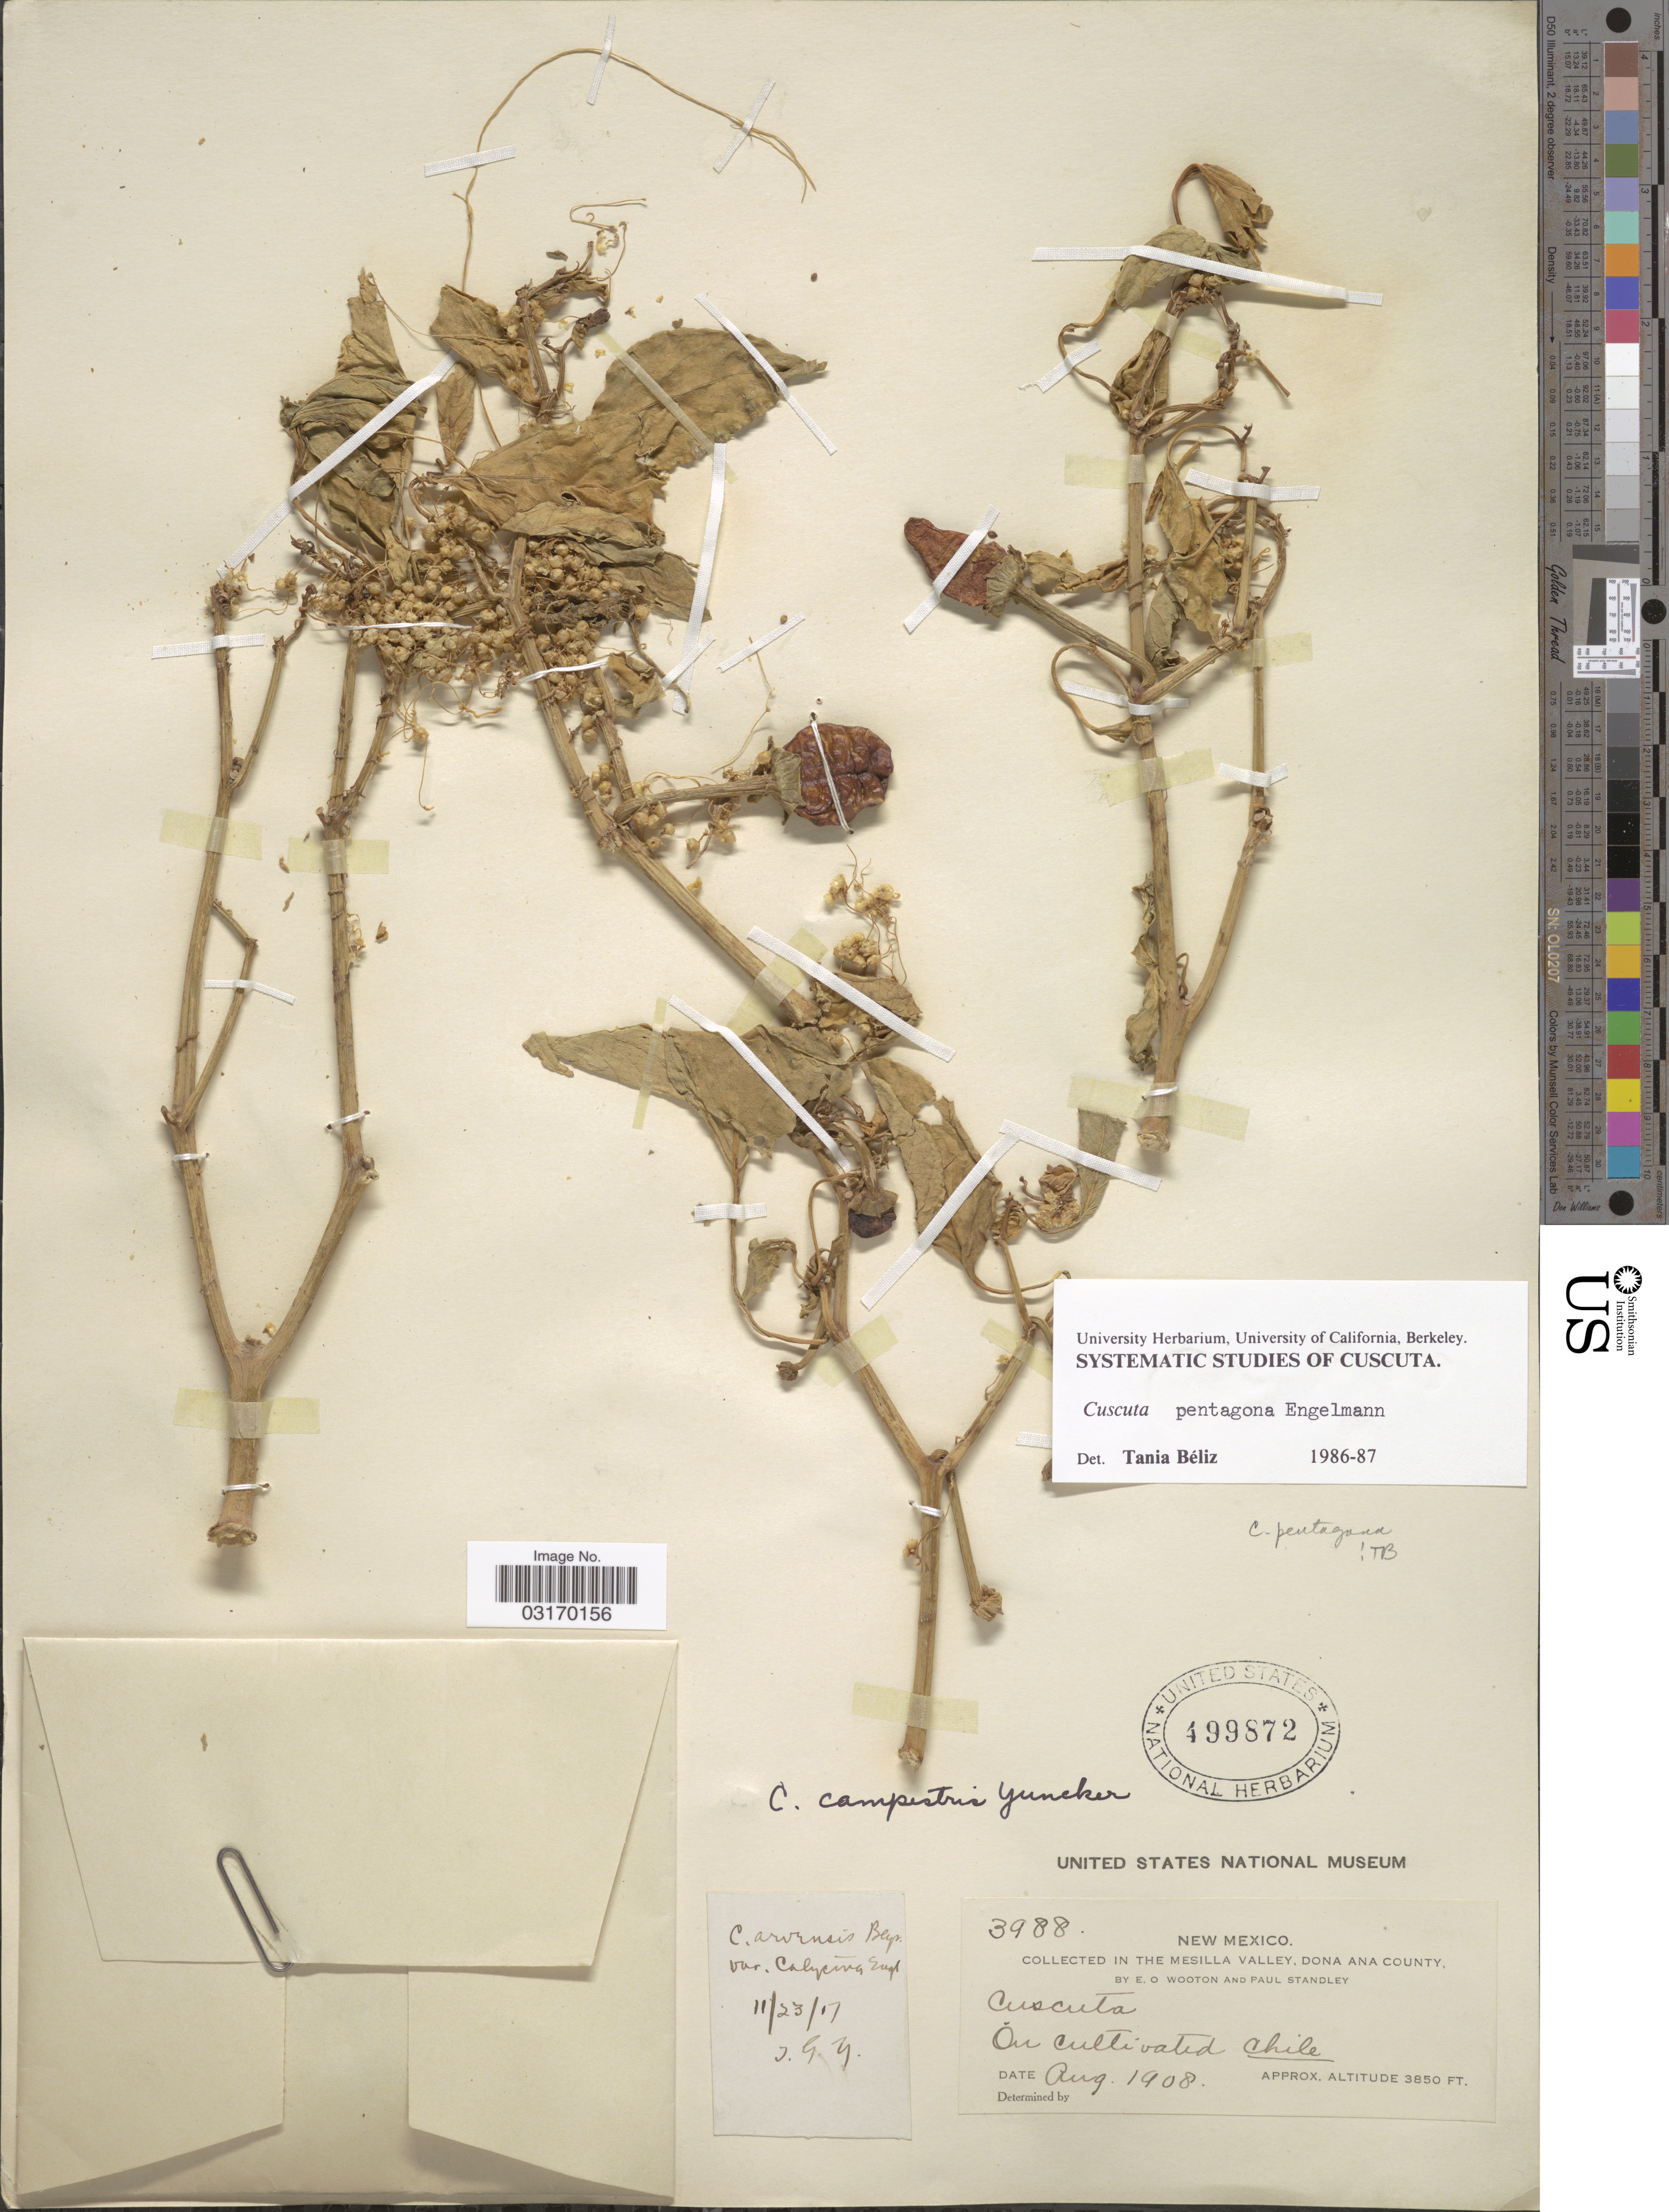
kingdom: Plantae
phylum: Tracheophyta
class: Magnoliopsida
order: Solanales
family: Convolvulaceae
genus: Cuscuta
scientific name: Cuscuta pentagona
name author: Engelm.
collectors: E. O. Wooton & P. C. Standley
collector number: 3988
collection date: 1908-08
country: United States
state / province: New Mexico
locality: On Cultivated Chile.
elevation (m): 1173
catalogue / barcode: US 499872